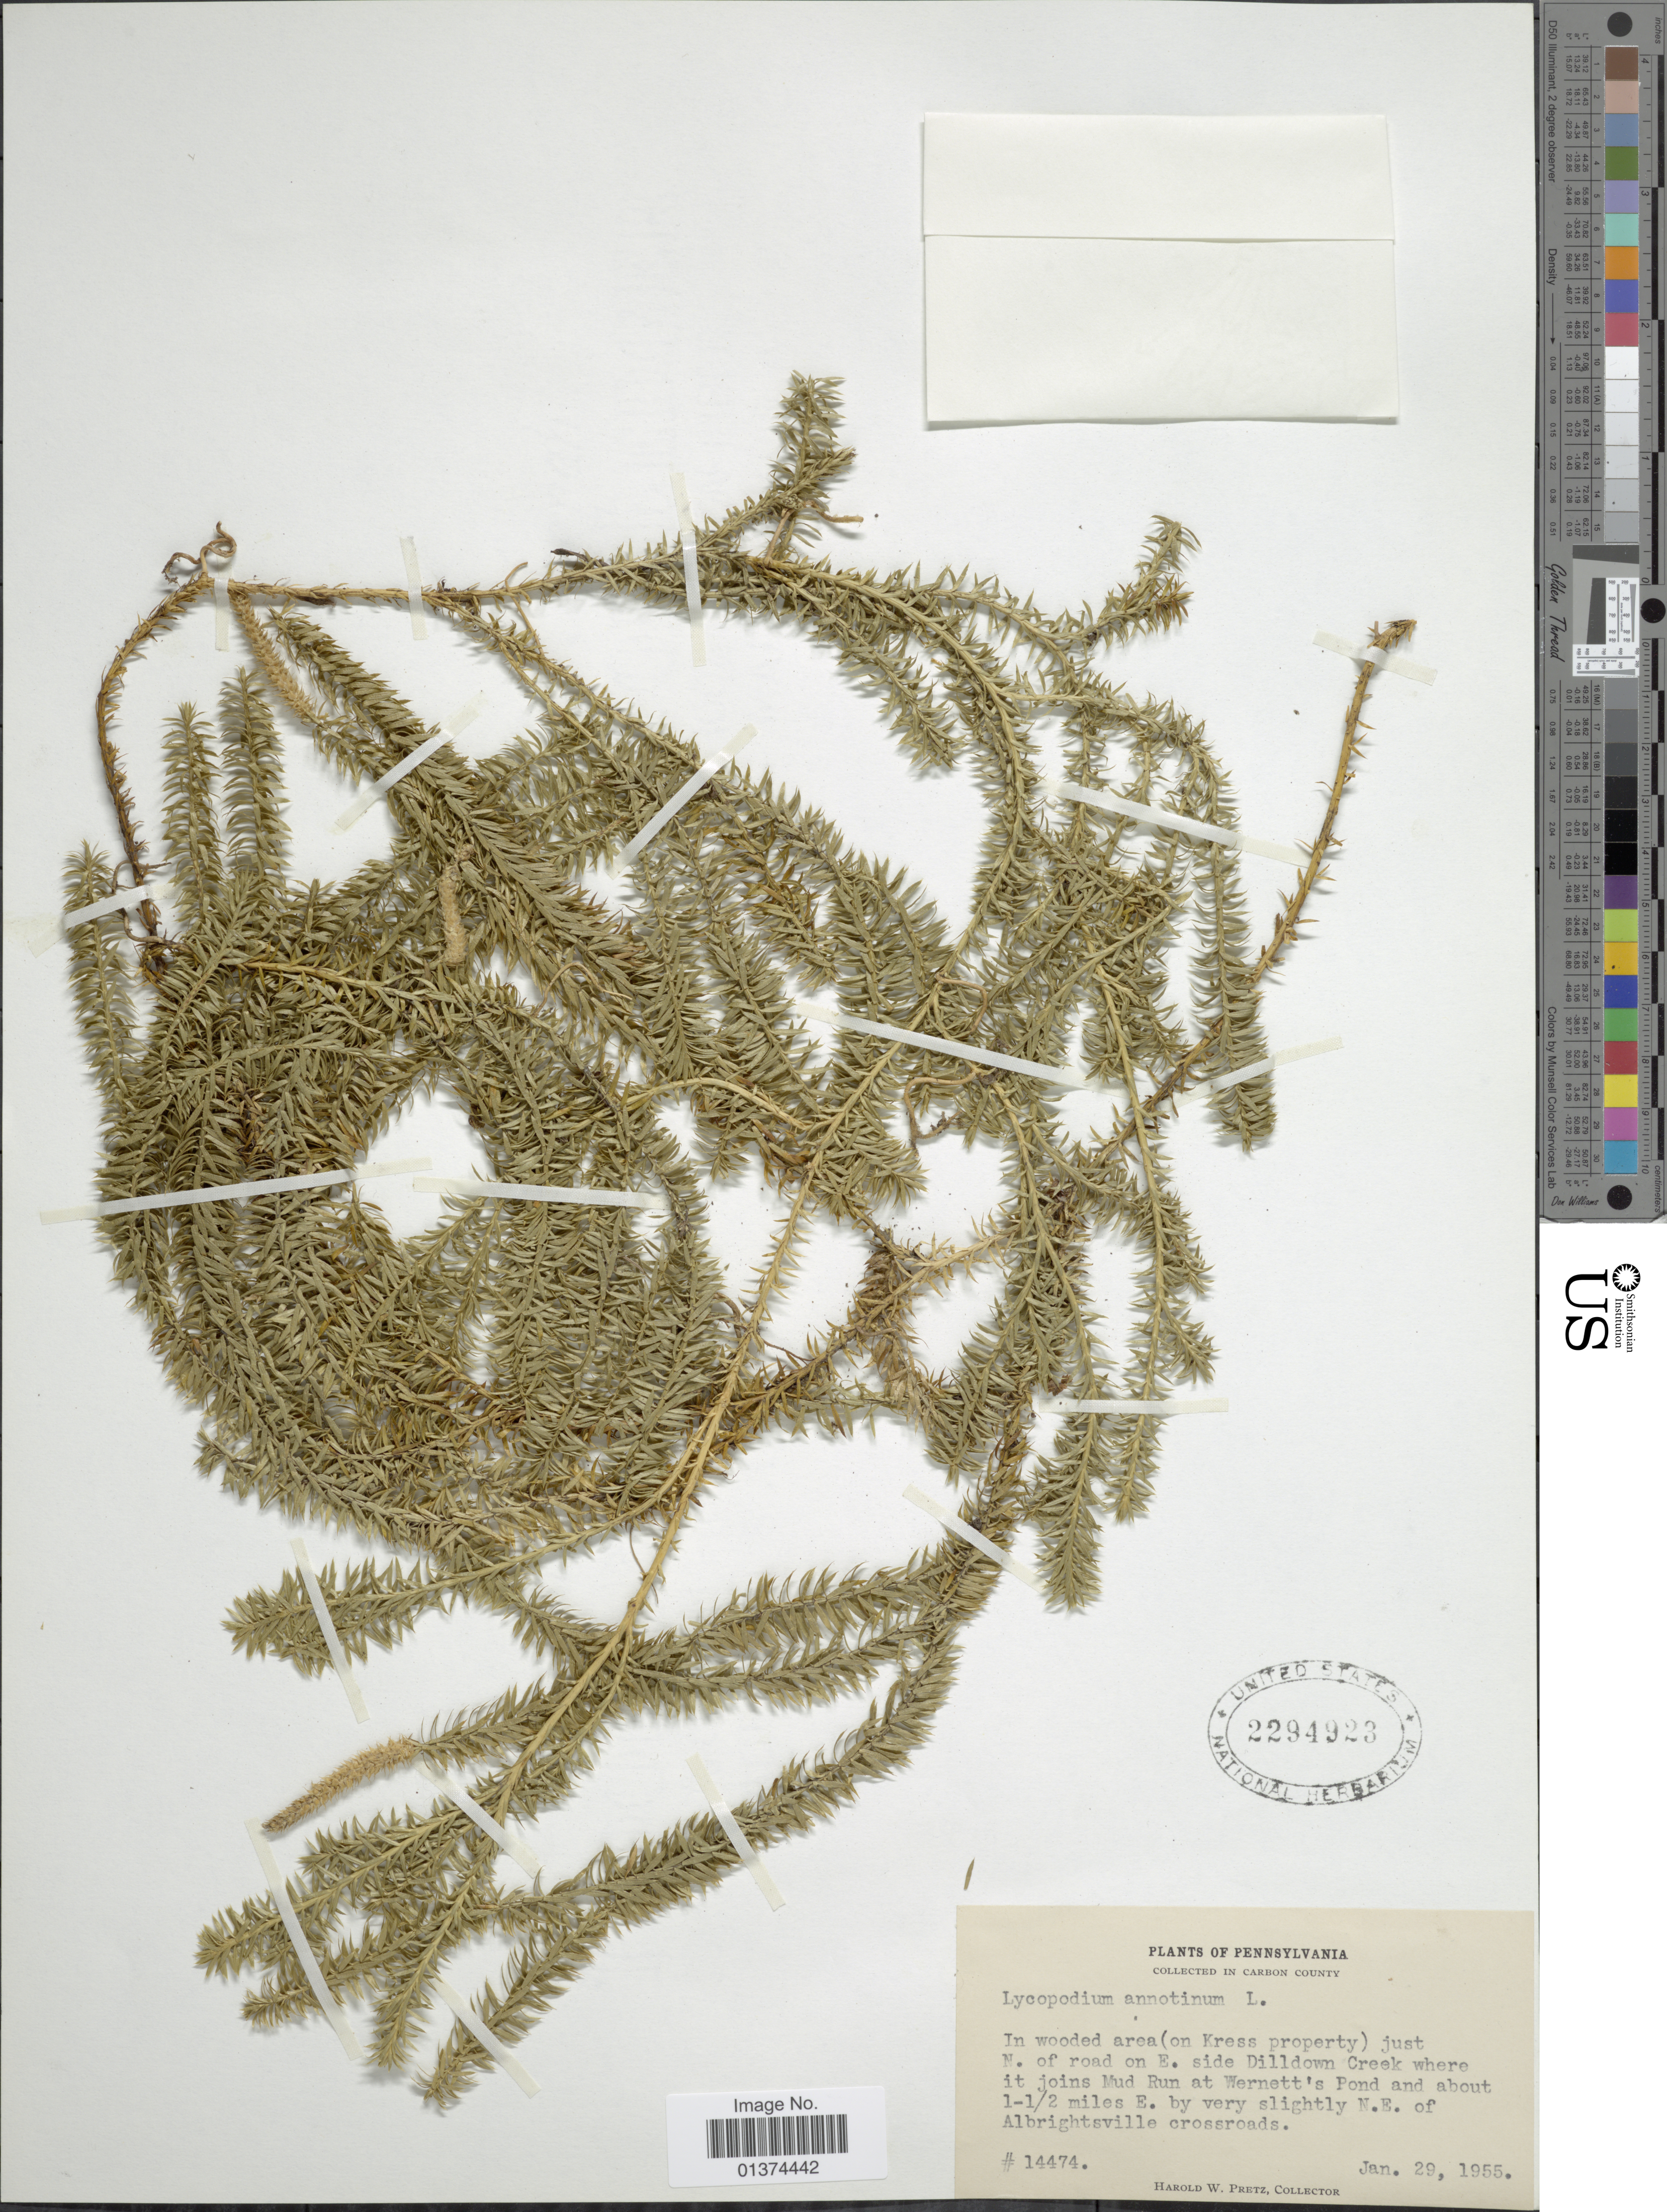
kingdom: Plantae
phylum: Tracheophyta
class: Lycopodiopsida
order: Lycopodiales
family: Lycopodiaceae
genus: Spinulum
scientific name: Spinulum annotinum subsp. annotinum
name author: (L.) A. Haines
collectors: H. W. Pretz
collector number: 14474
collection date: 1955-01-29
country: United States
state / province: Pennsylvania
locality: In wooded area (on Kress property) just N. of road on E. side Dilldown Creek where it joins Mud Run at Wernett's Pond and about 1-½ miles E. by very slightly N.E. of Albrightsville crossroads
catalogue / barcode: US 2294923